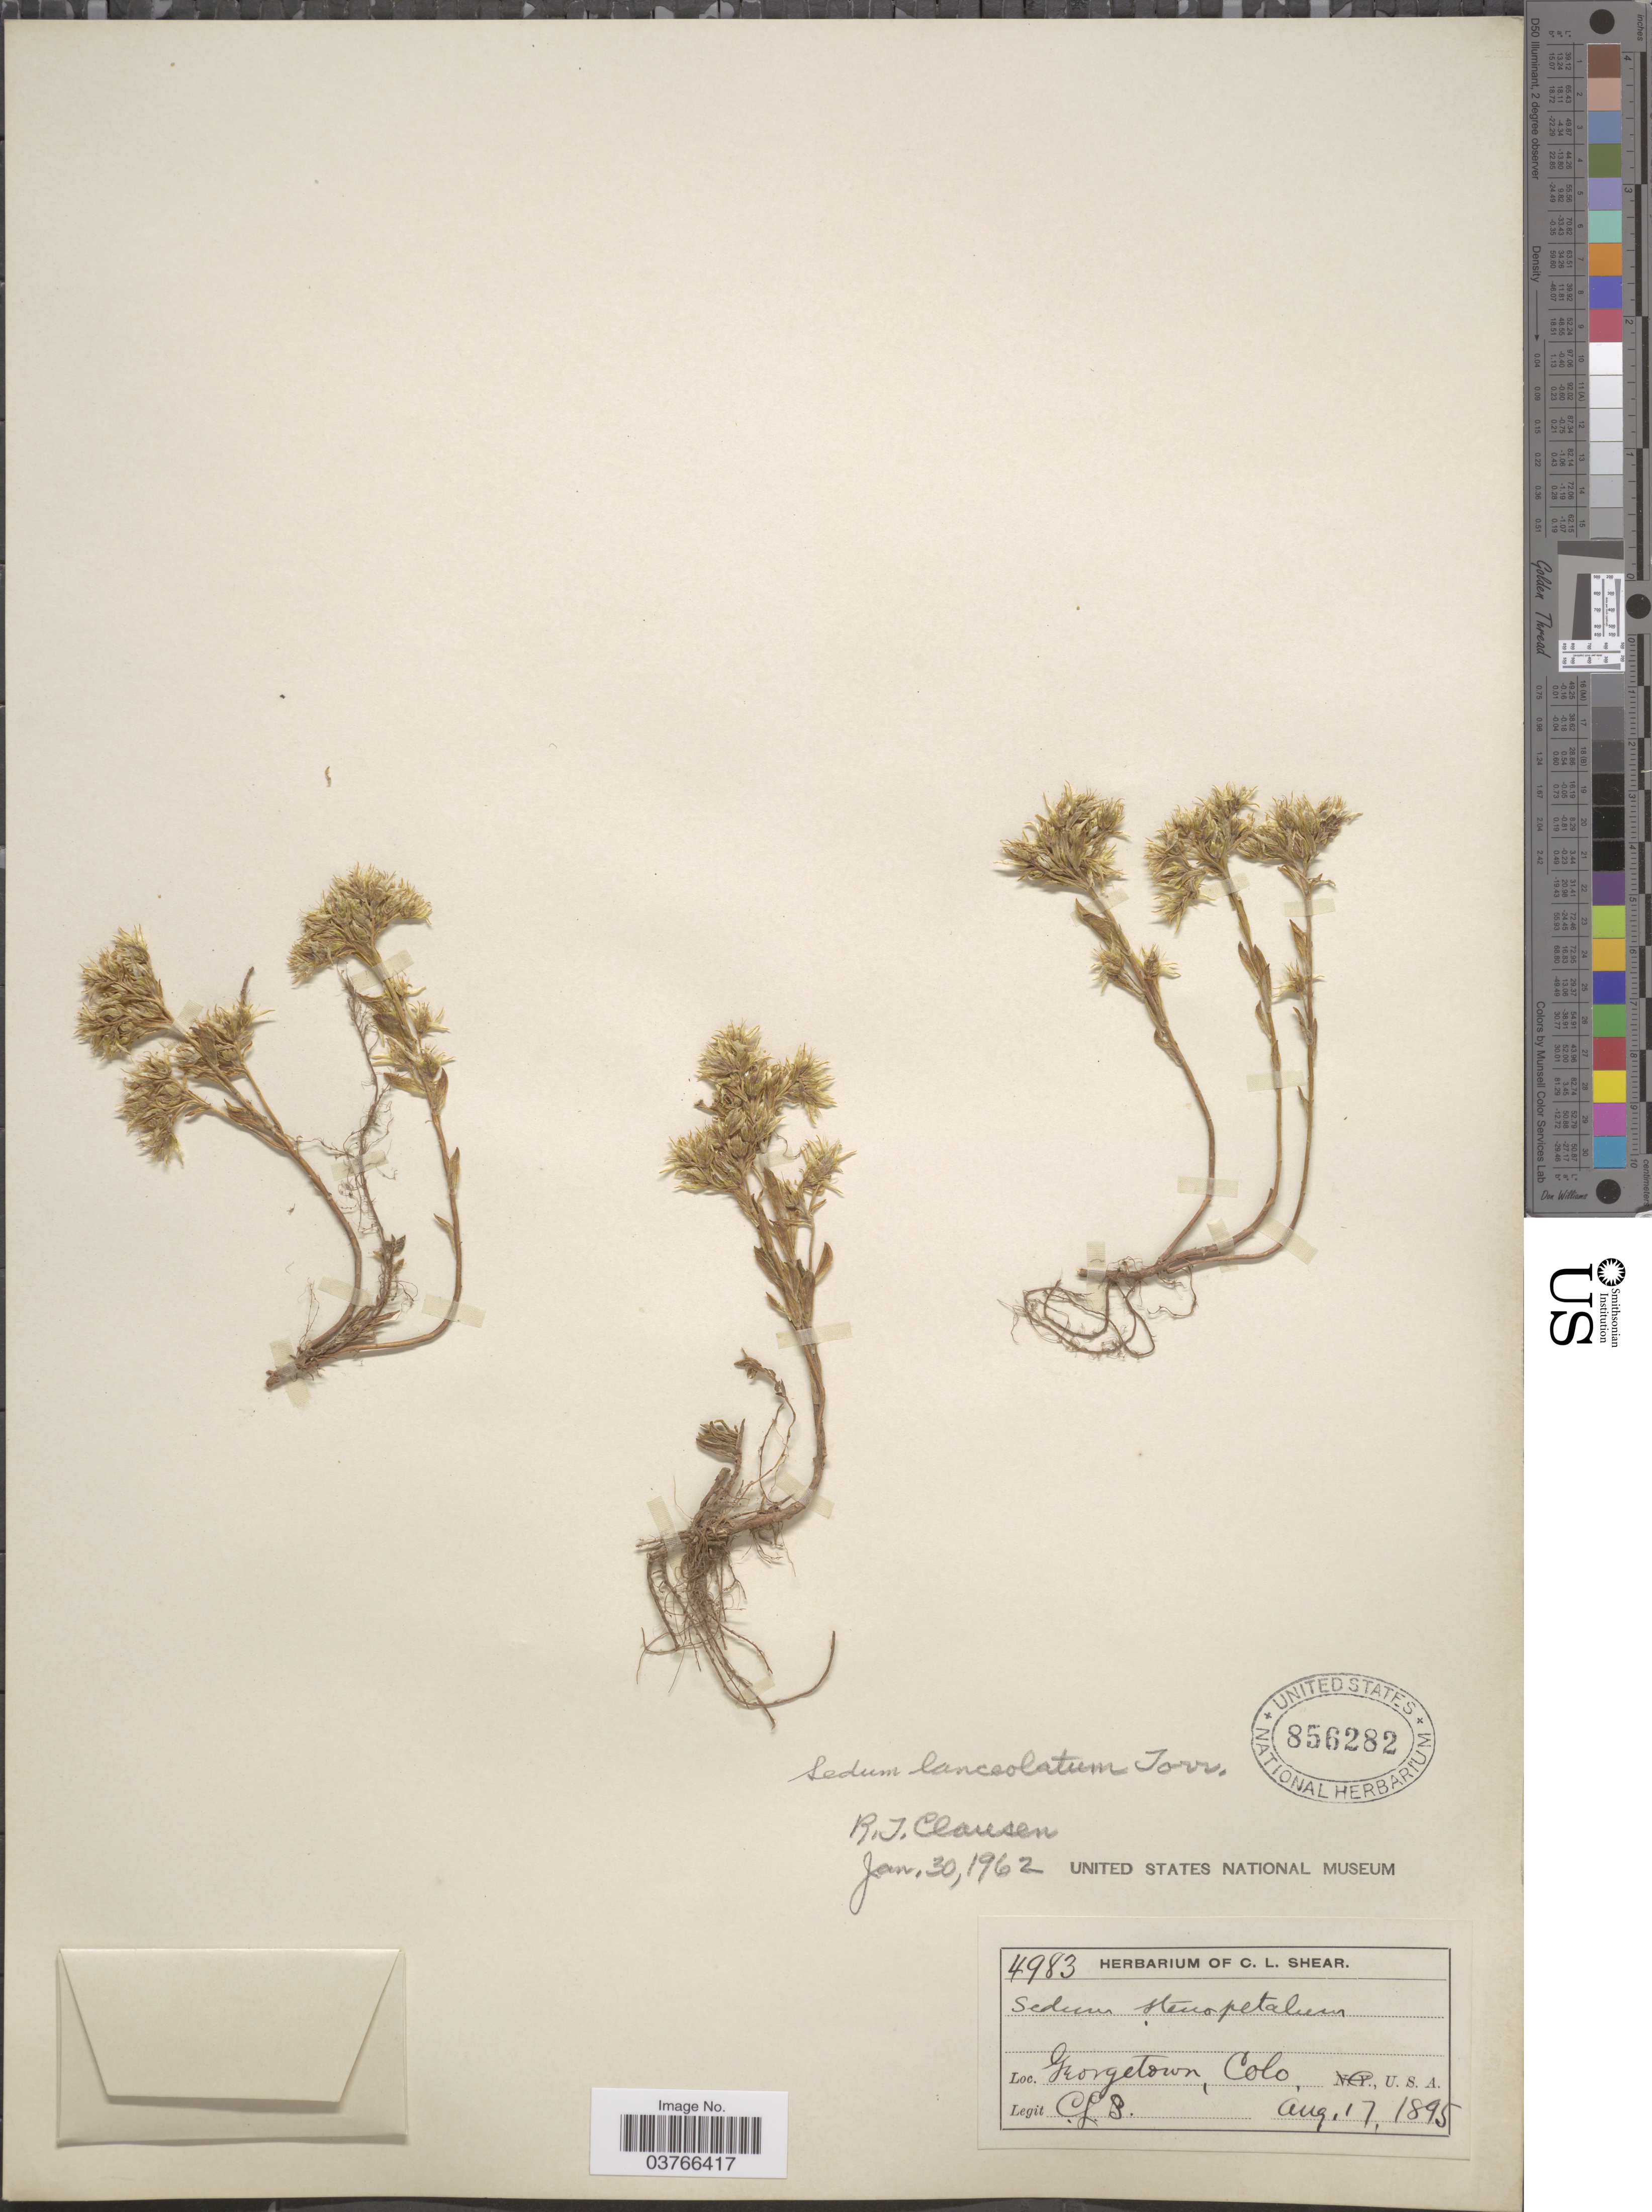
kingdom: Plantae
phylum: Tracheophyta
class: Magnoliopsida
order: Saxifragales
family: Crassulaceae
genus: Sedum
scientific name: Sedum lanceolatum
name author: Torr.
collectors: C. L. Shear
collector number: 4983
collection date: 1895-08-17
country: United States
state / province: Colorado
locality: Georgetown.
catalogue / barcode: US 856282